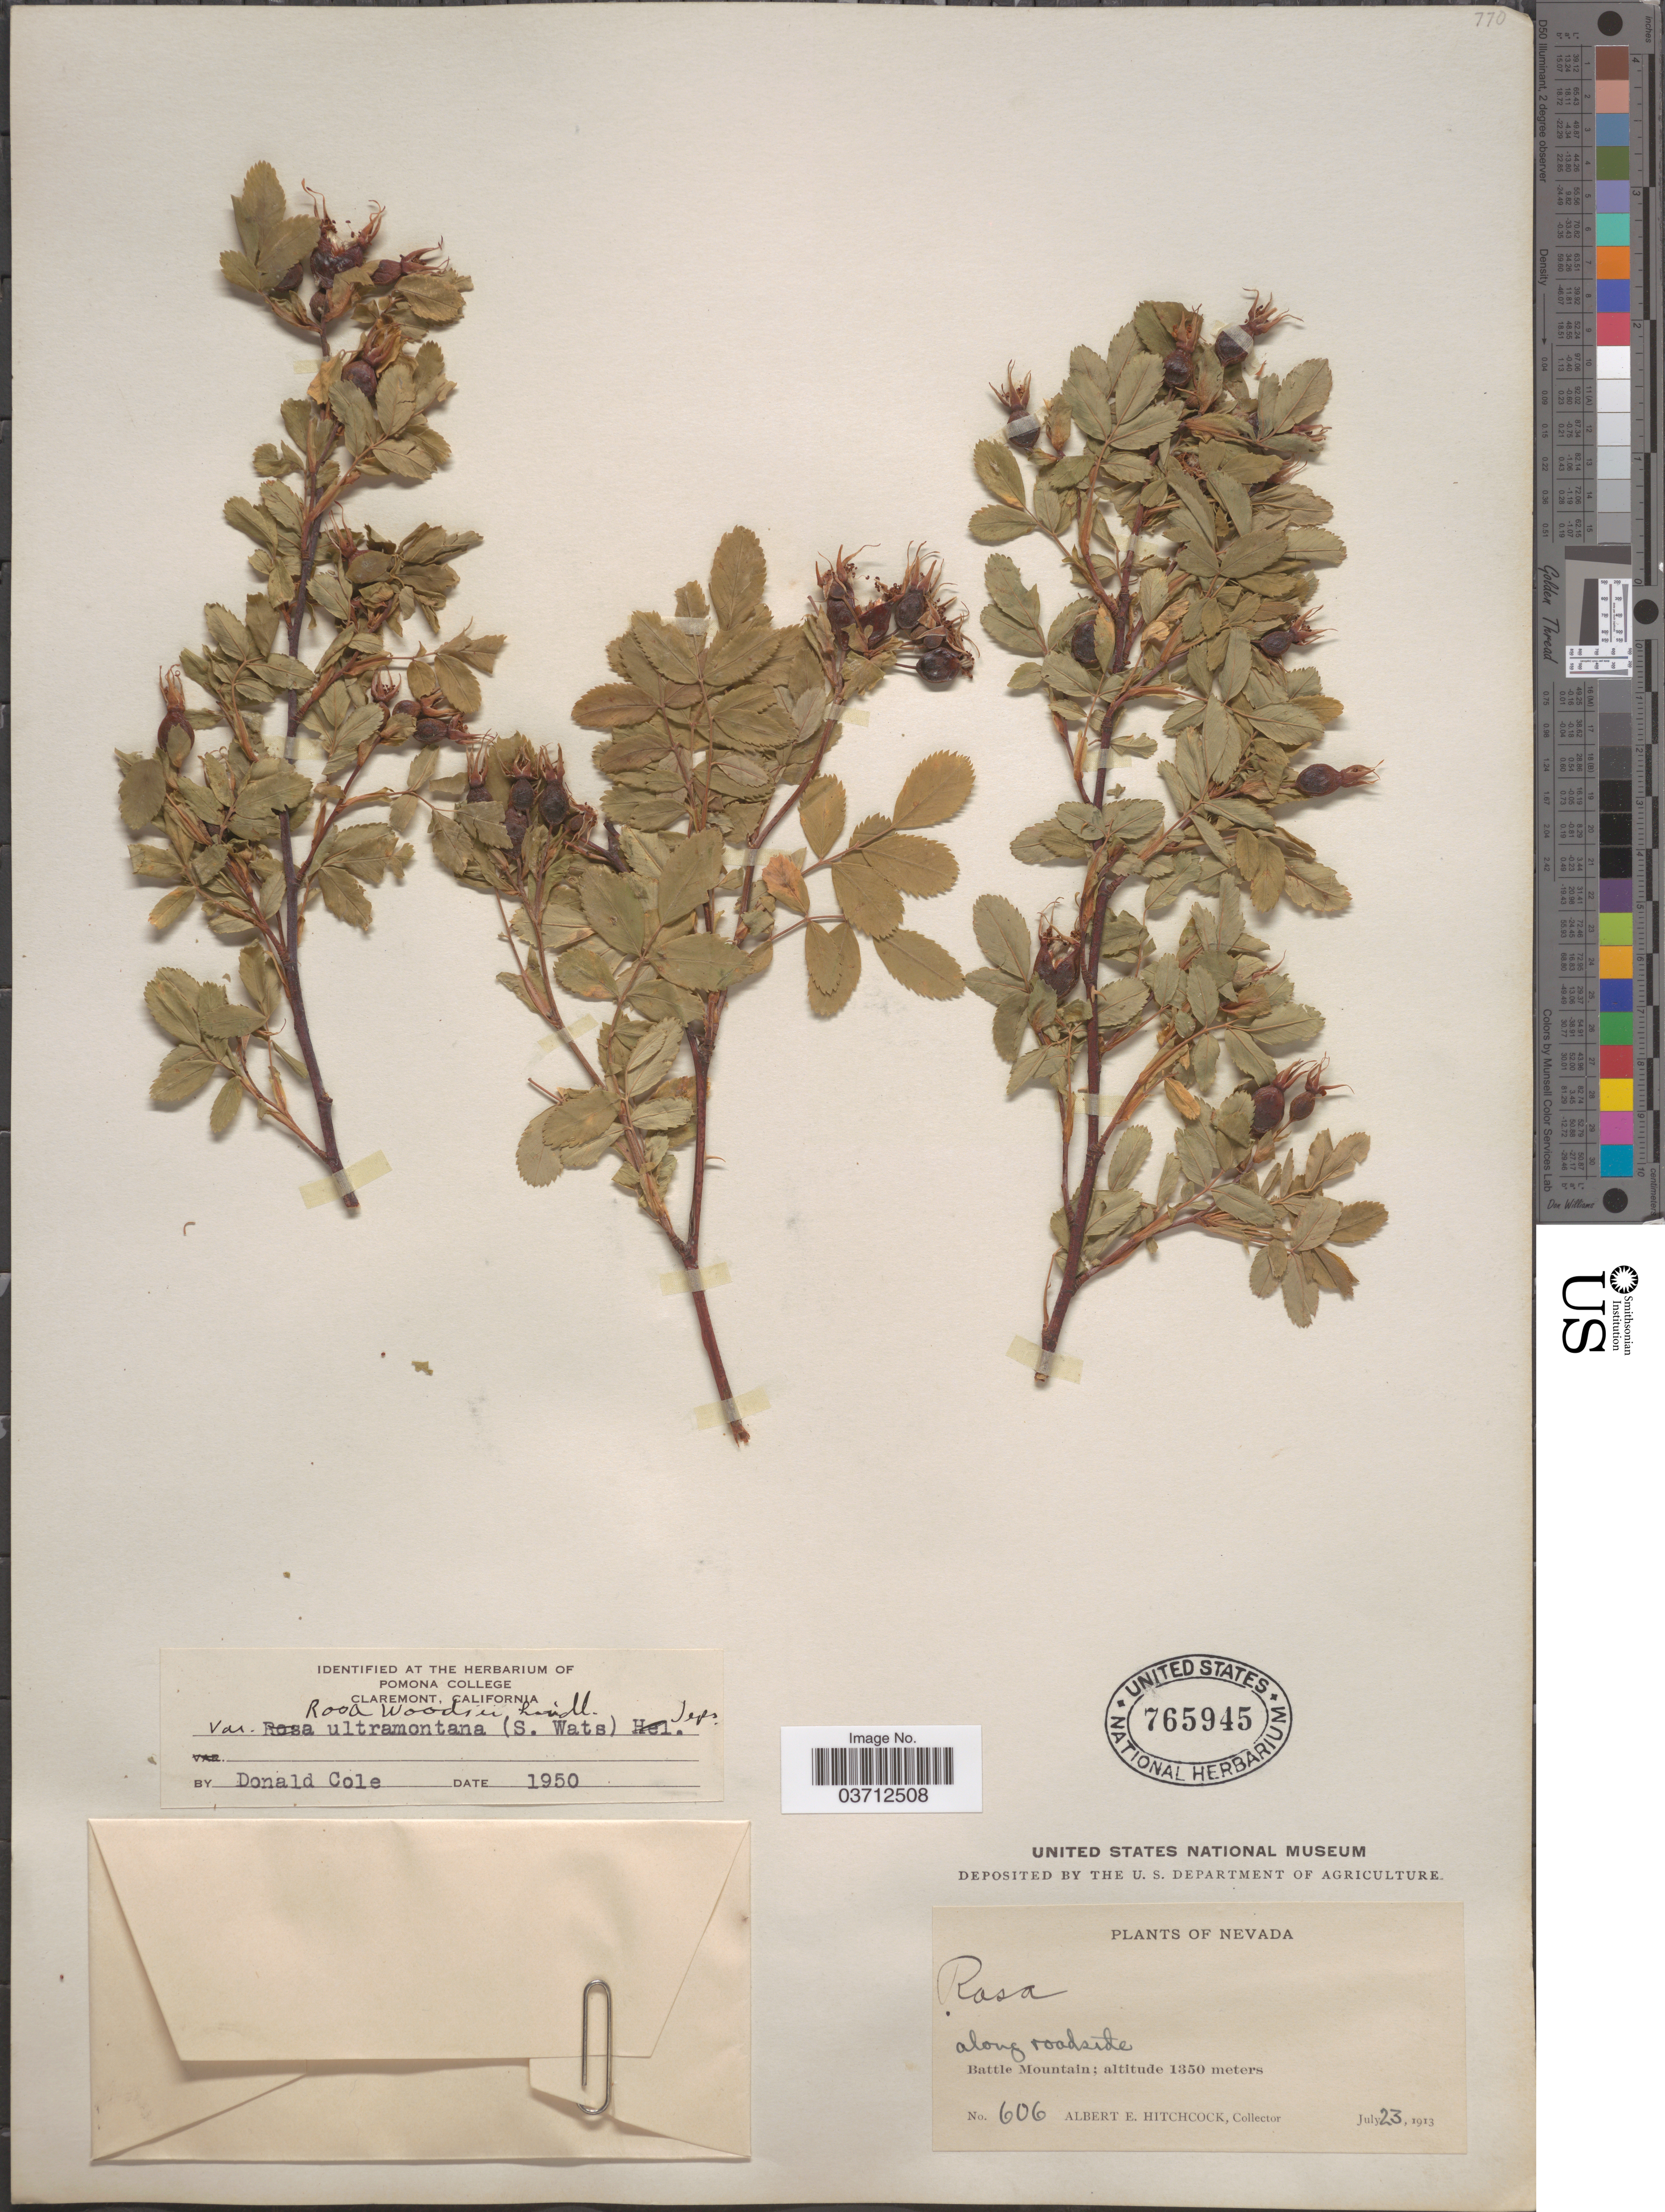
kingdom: Plantae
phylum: Tracheophyta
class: Magnoliopsida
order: Rosales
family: Rosaceae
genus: Rosa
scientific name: Rosa woodsii var. ultramontana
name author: Lindl.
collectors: A. Hitchcock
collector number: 606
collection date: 1913-07-23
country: United States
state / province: Nevada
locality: Along roadside. Battle Mountain.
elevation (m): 1350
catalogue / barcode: US 765945